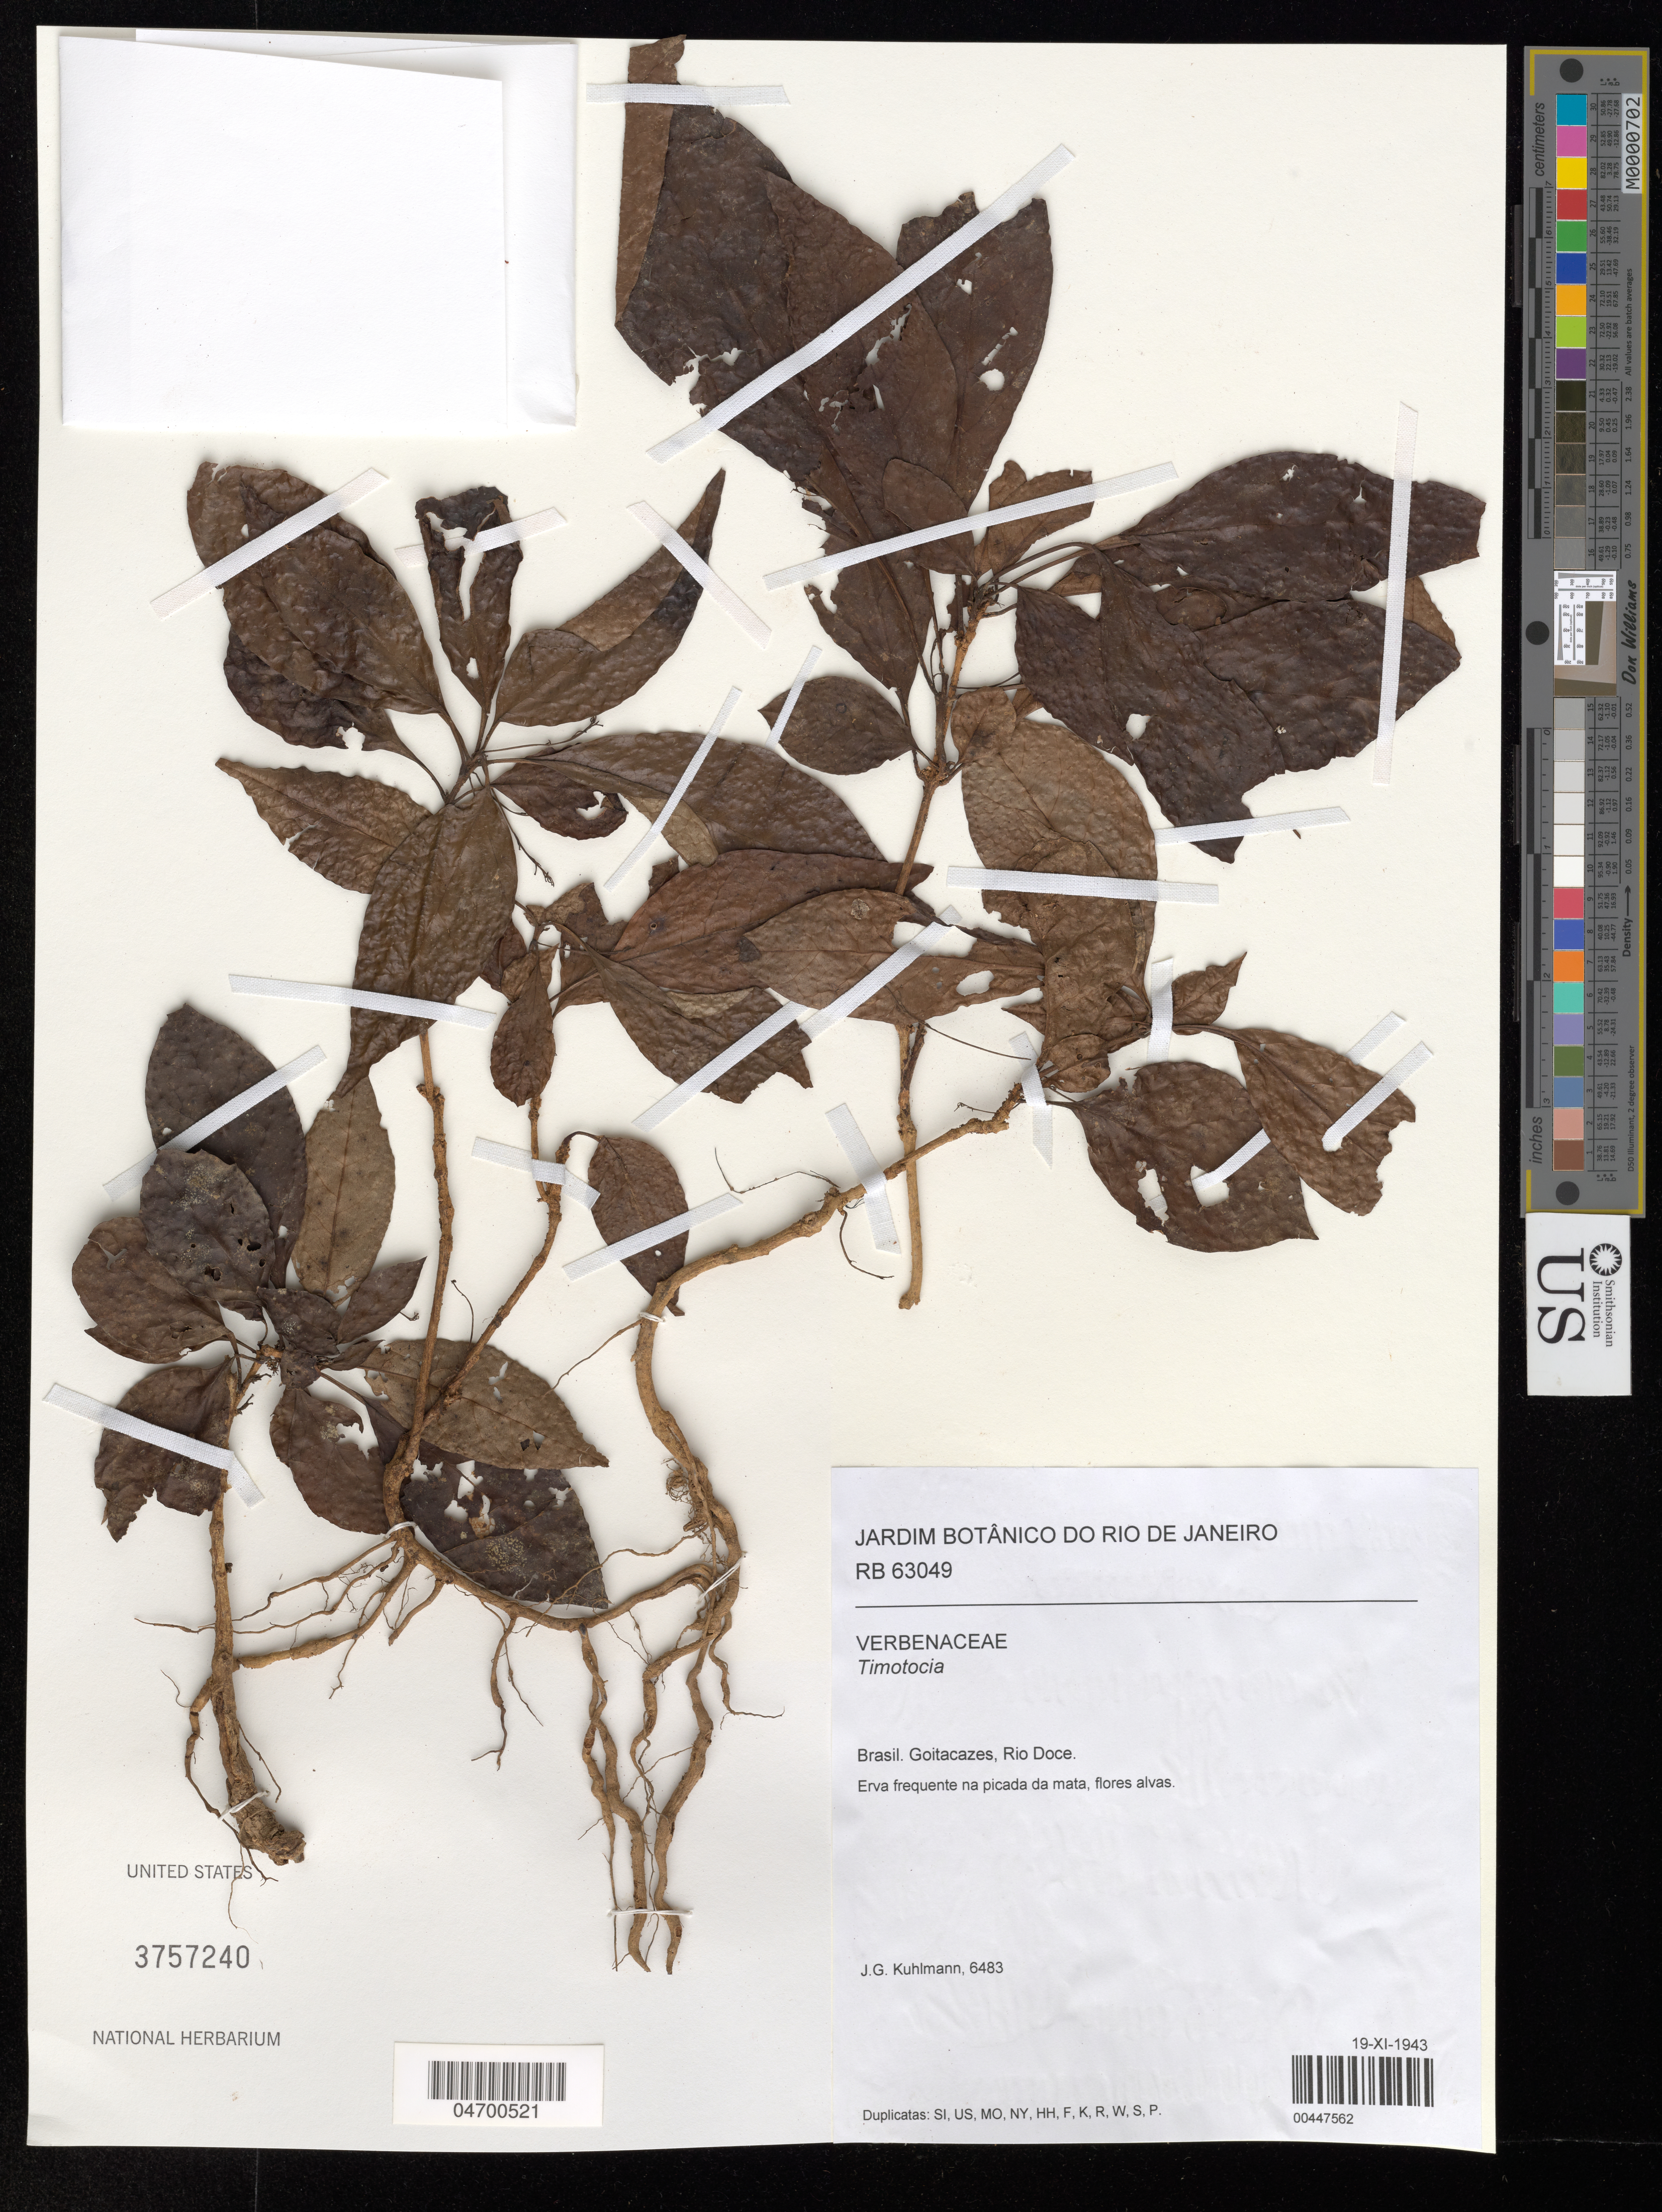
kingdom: Plantae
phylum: Tracheophyta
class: Magnoliopsida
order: Lamiales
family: Verbenaceae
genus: Timotocia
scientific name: Timotocia sp.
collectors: J. G. Kuhlmann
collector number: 6483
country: Brazil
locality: Brasil. Goitacazes, Rio Doce.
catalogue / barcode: US 3757240